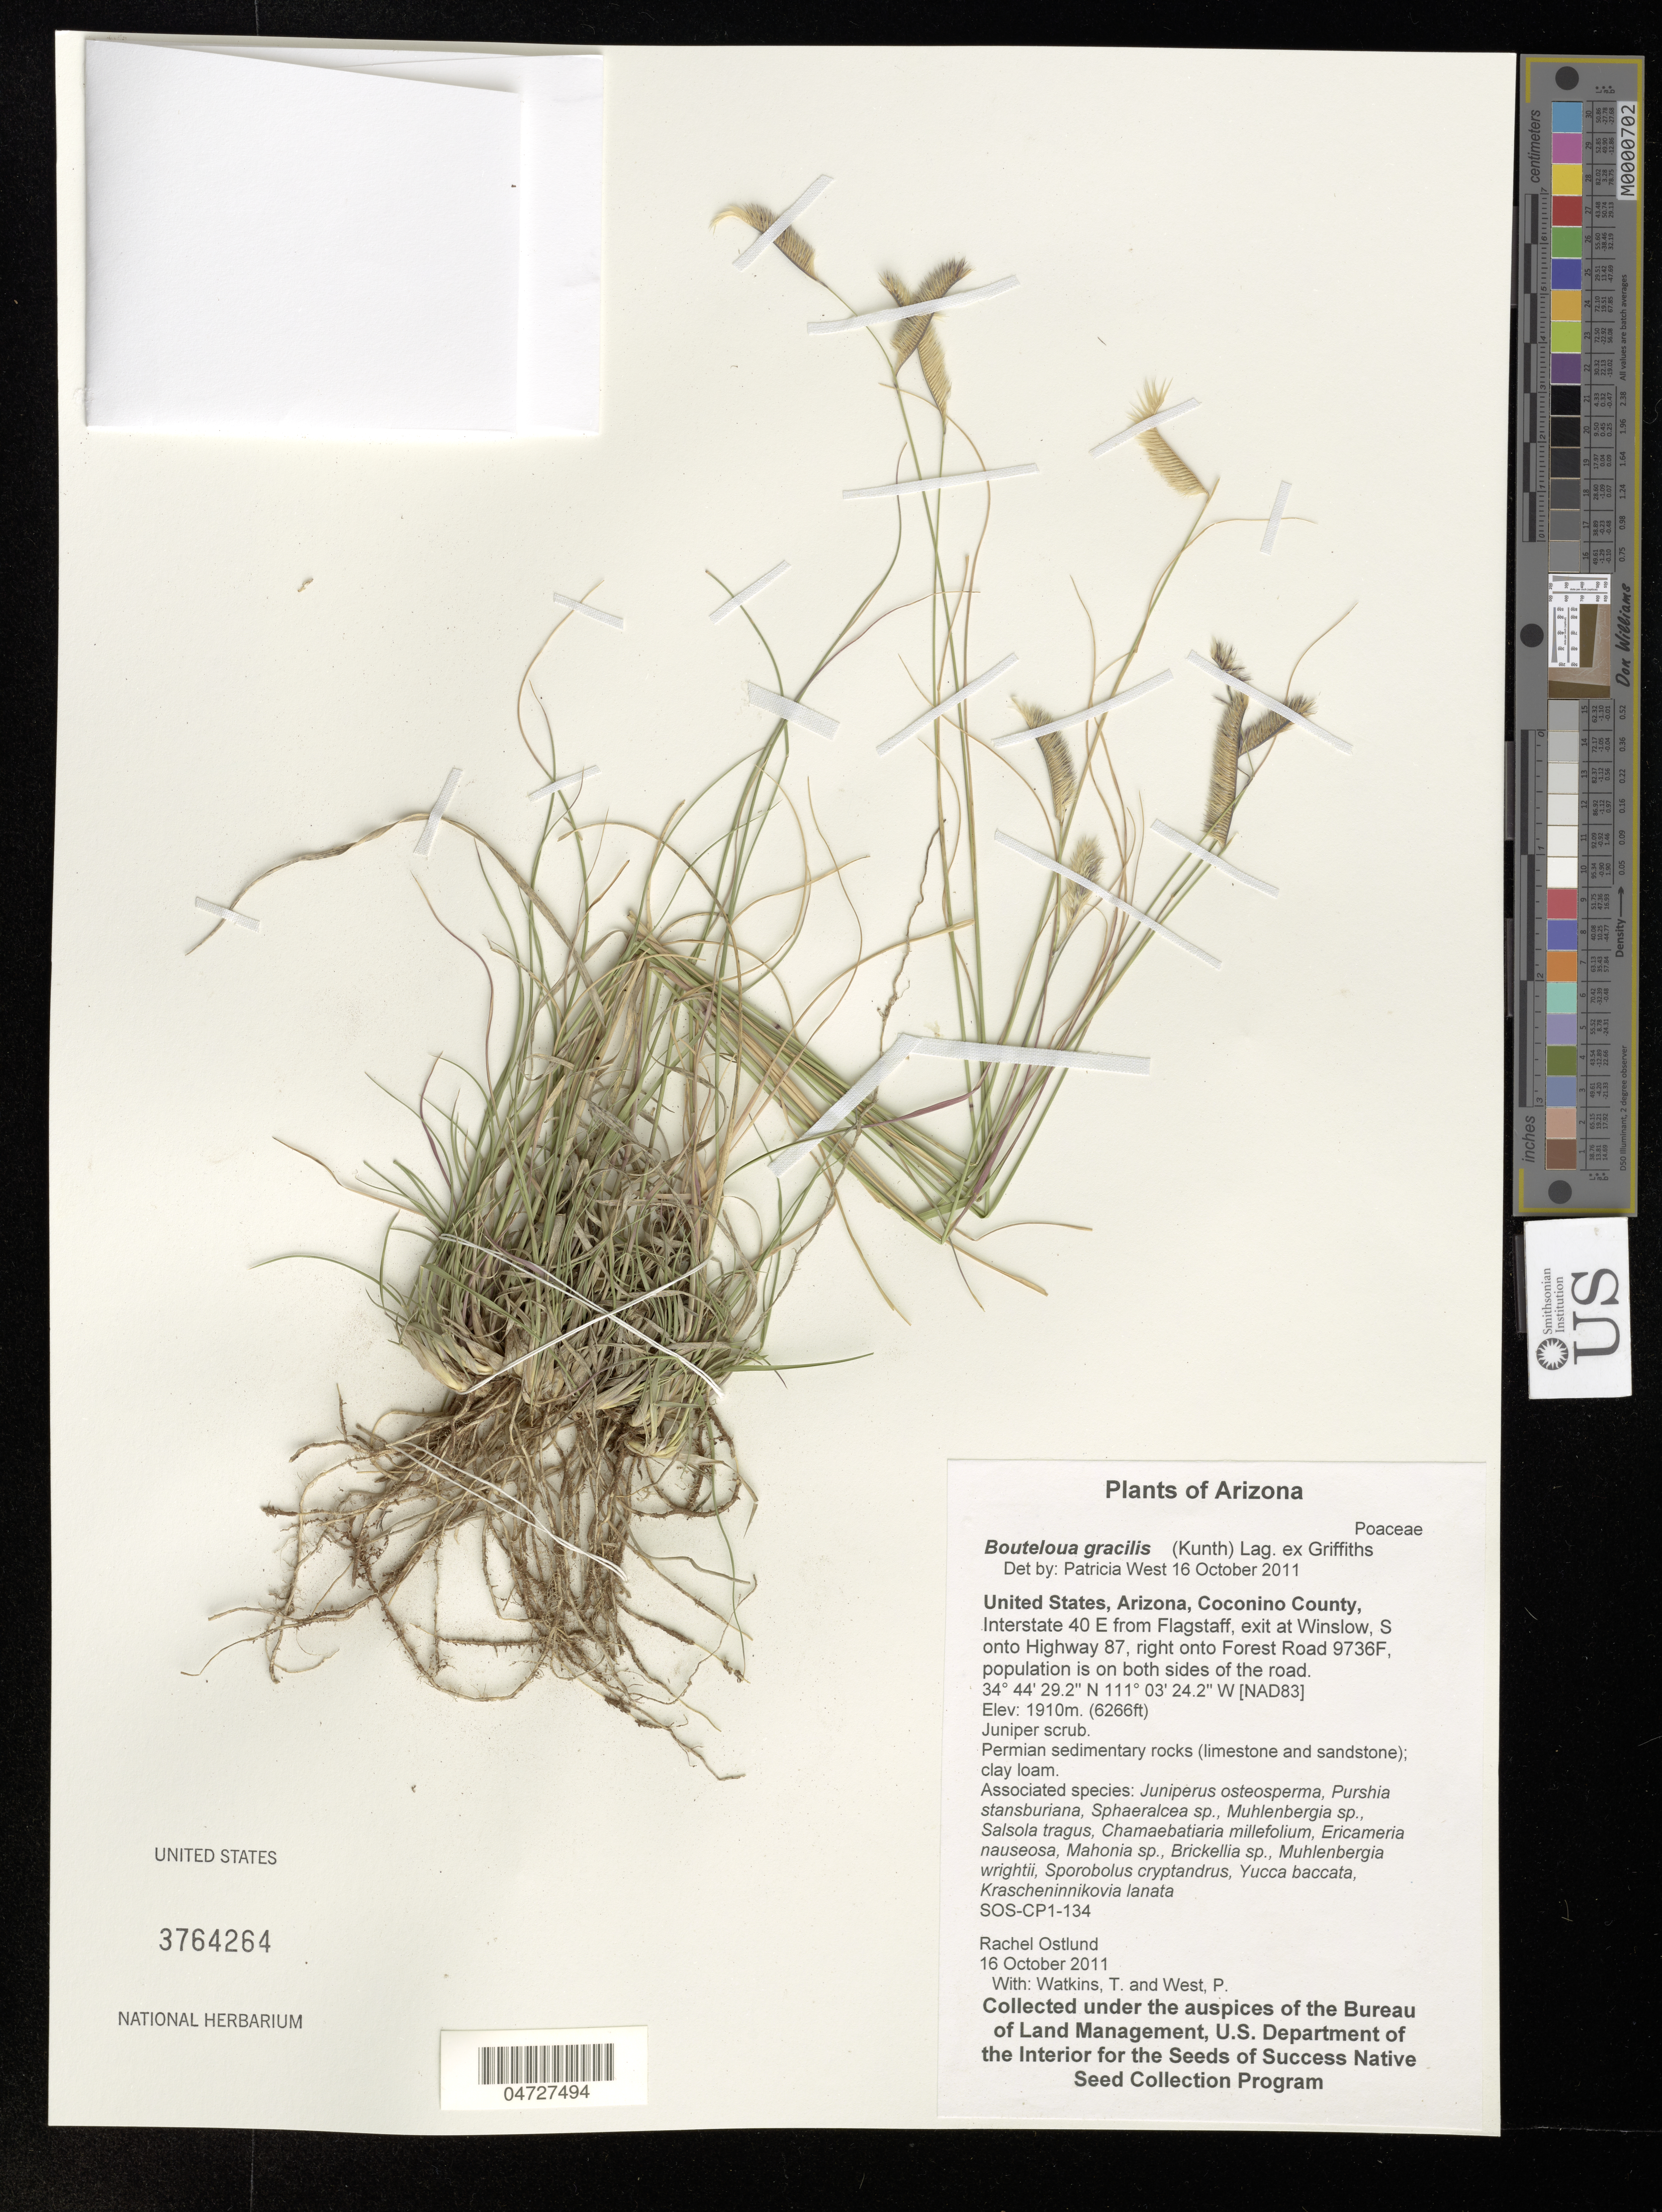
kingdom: Plantae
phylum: Tracheophyta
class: Liliopsida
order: Poales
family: Poaceae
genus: Bouteloua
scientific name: Bouteloua gracilis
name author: (Kunth) Lag. ex Griffiths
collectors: R. Ostlund, T. Watkins & P. West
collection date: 2011-10-16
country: United States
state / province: Arizona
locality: Coconino County, Interstate 40 E from Flagstaff, exit at Winslow, S onto Highway 87, right onto Forest Road 9736F, population is on both sides of the road.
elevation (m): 1910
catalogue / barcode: US 3764264